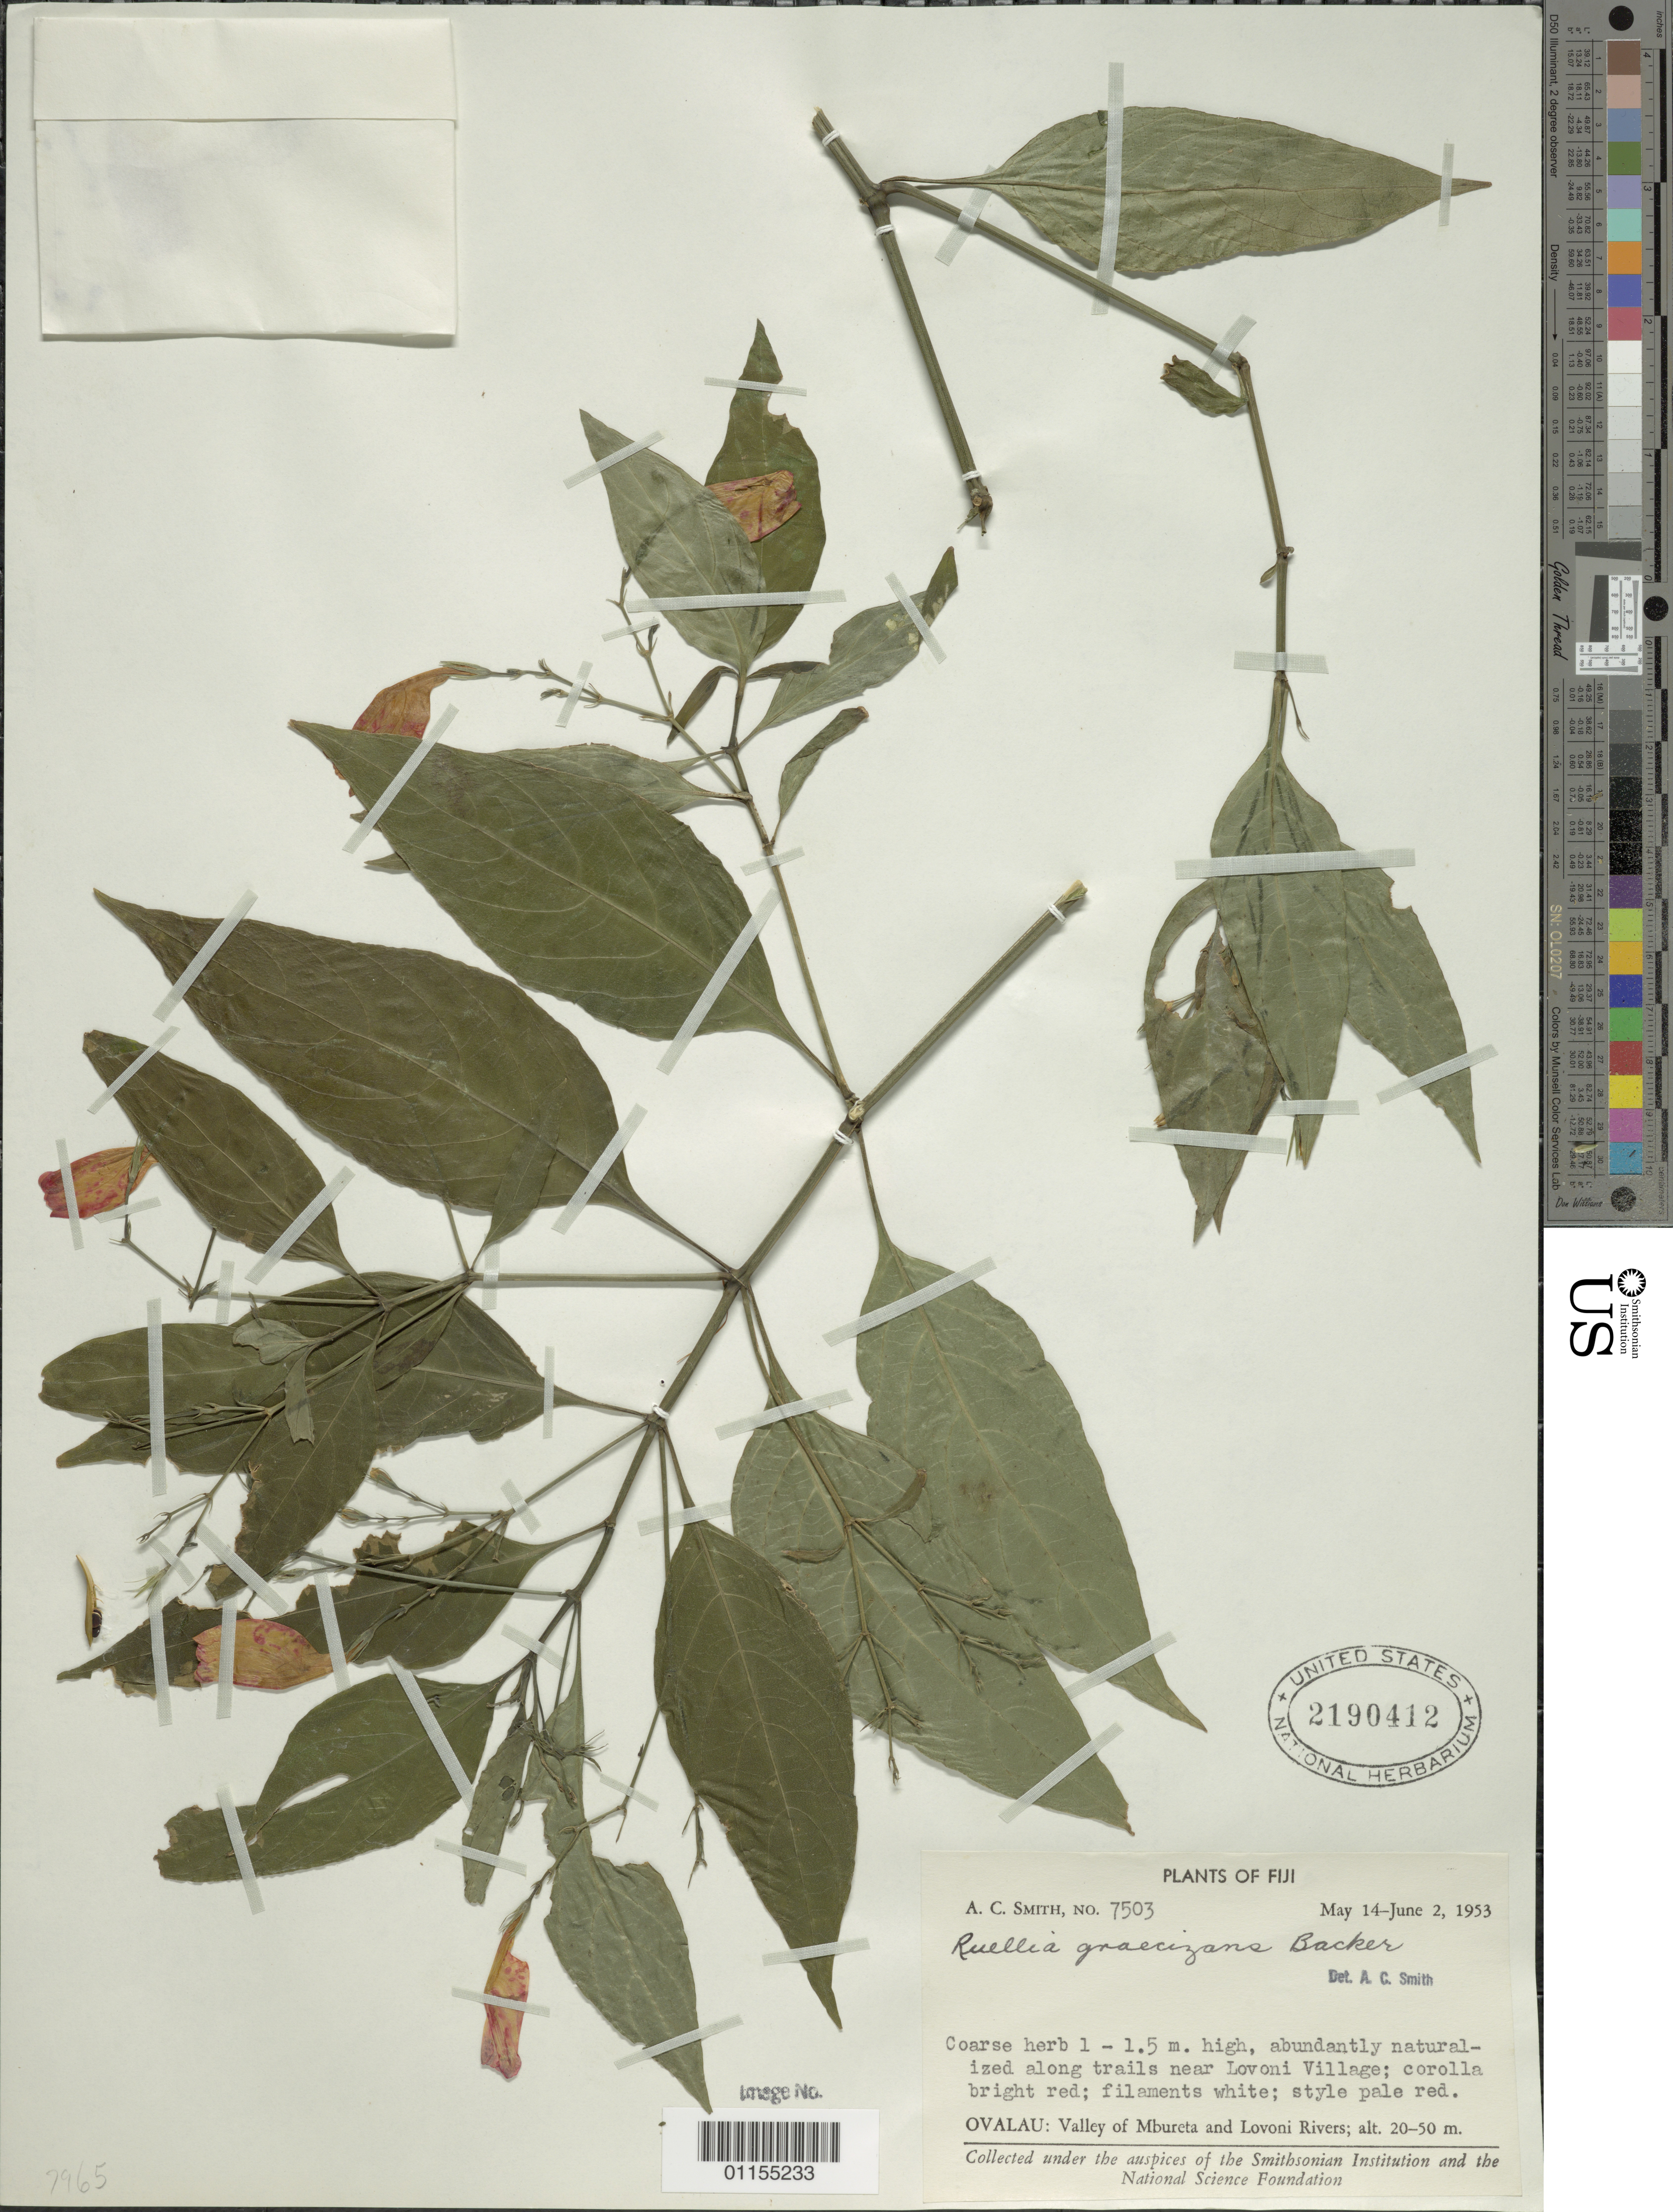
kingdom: Plantae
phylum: Tracheophyta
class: Magnoliopsida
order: Lamiales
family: Acanthaceae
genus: Ruellia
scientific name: Ruellia graecizans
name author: Backer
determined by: Smith, A. C.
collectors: A. C. Smith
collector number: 7503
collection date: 1953-05-14/1953-06-02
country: Fiji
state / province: Ovalau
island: Viti Levu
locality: Valley of Mbureta and Lovoni Rivers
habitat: Savanna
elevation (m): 20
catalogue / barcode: US 2190412